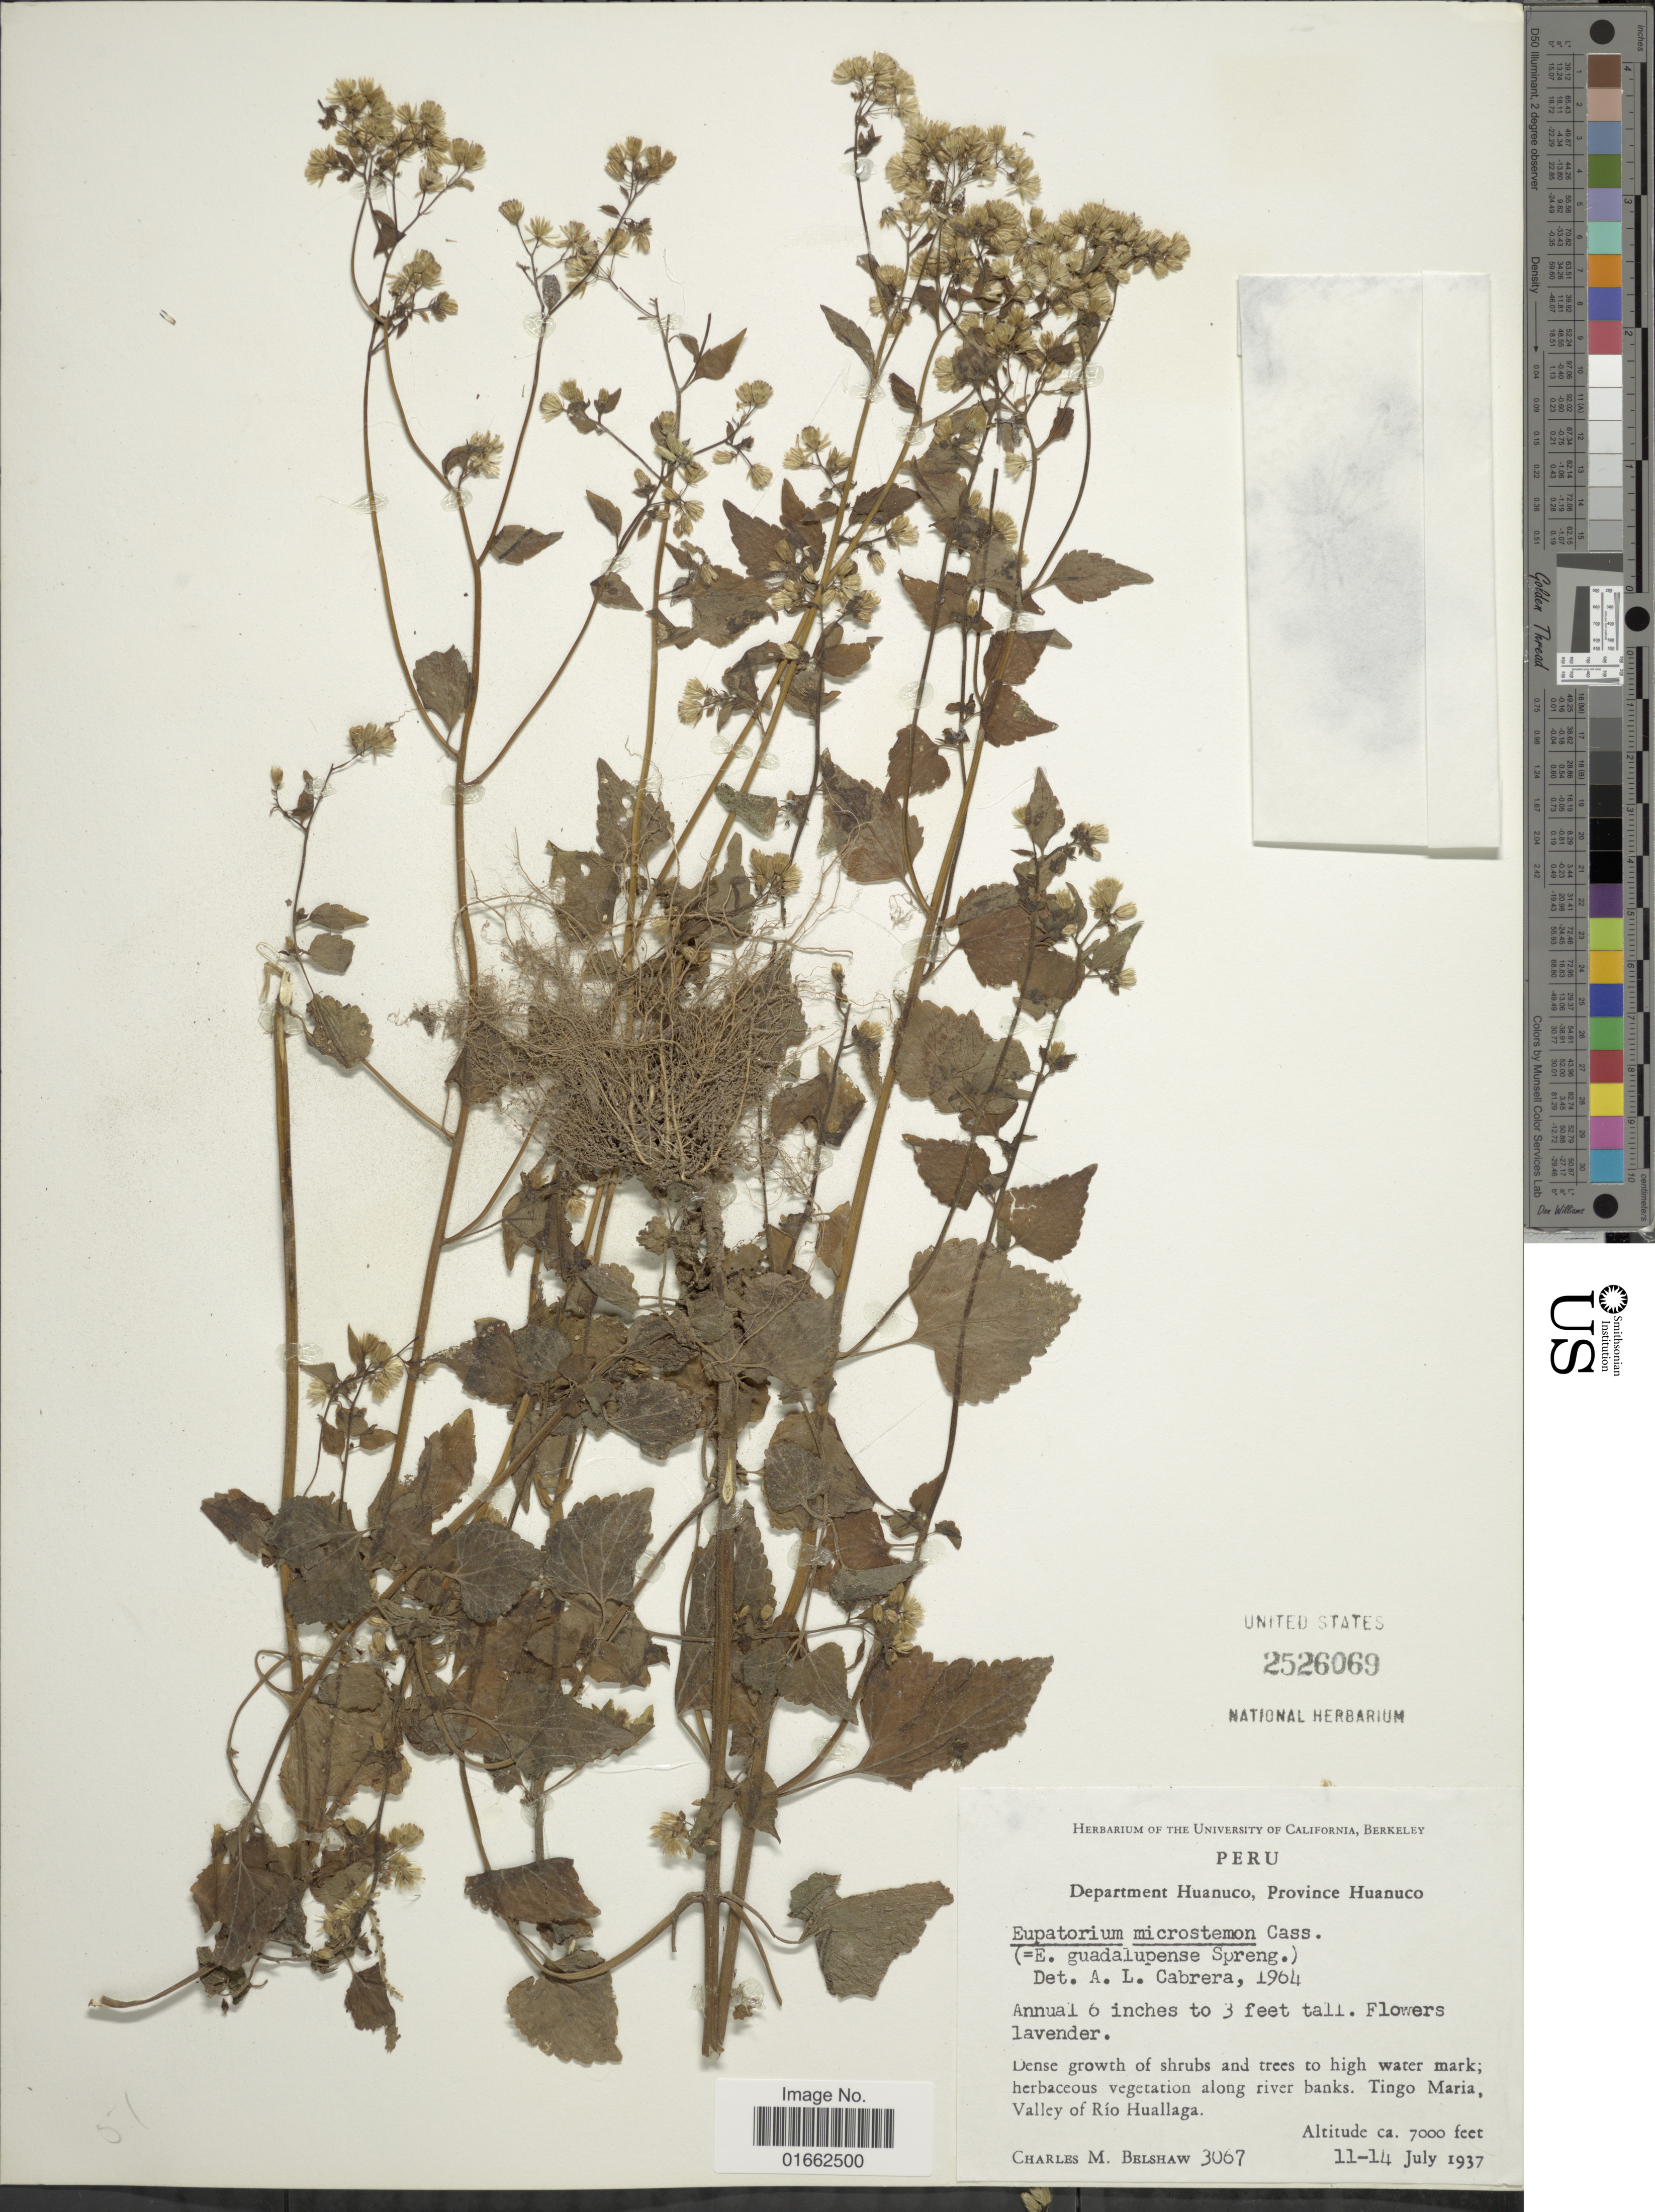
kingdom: Plantae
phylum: Tracheophyta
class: Magnoliopsida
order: Asterales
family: Asteraceae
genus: Fleischmannia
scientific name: Fleischmannia microstemon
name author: (Cass.) R.M. King & H. Rob.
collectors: C. Shaw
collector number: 3067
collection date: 1937-07-11/1937-07-14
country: Peru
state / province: Huánuco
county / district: Huánuco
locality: Department Huanuco, Province Huanuco. Dense growth of shrubs and strees to high water mark; herbaceous vegetation along river banks. Tingo Maria, Valley of Río Huallaga.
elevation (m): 2134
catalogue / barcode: US 2526069